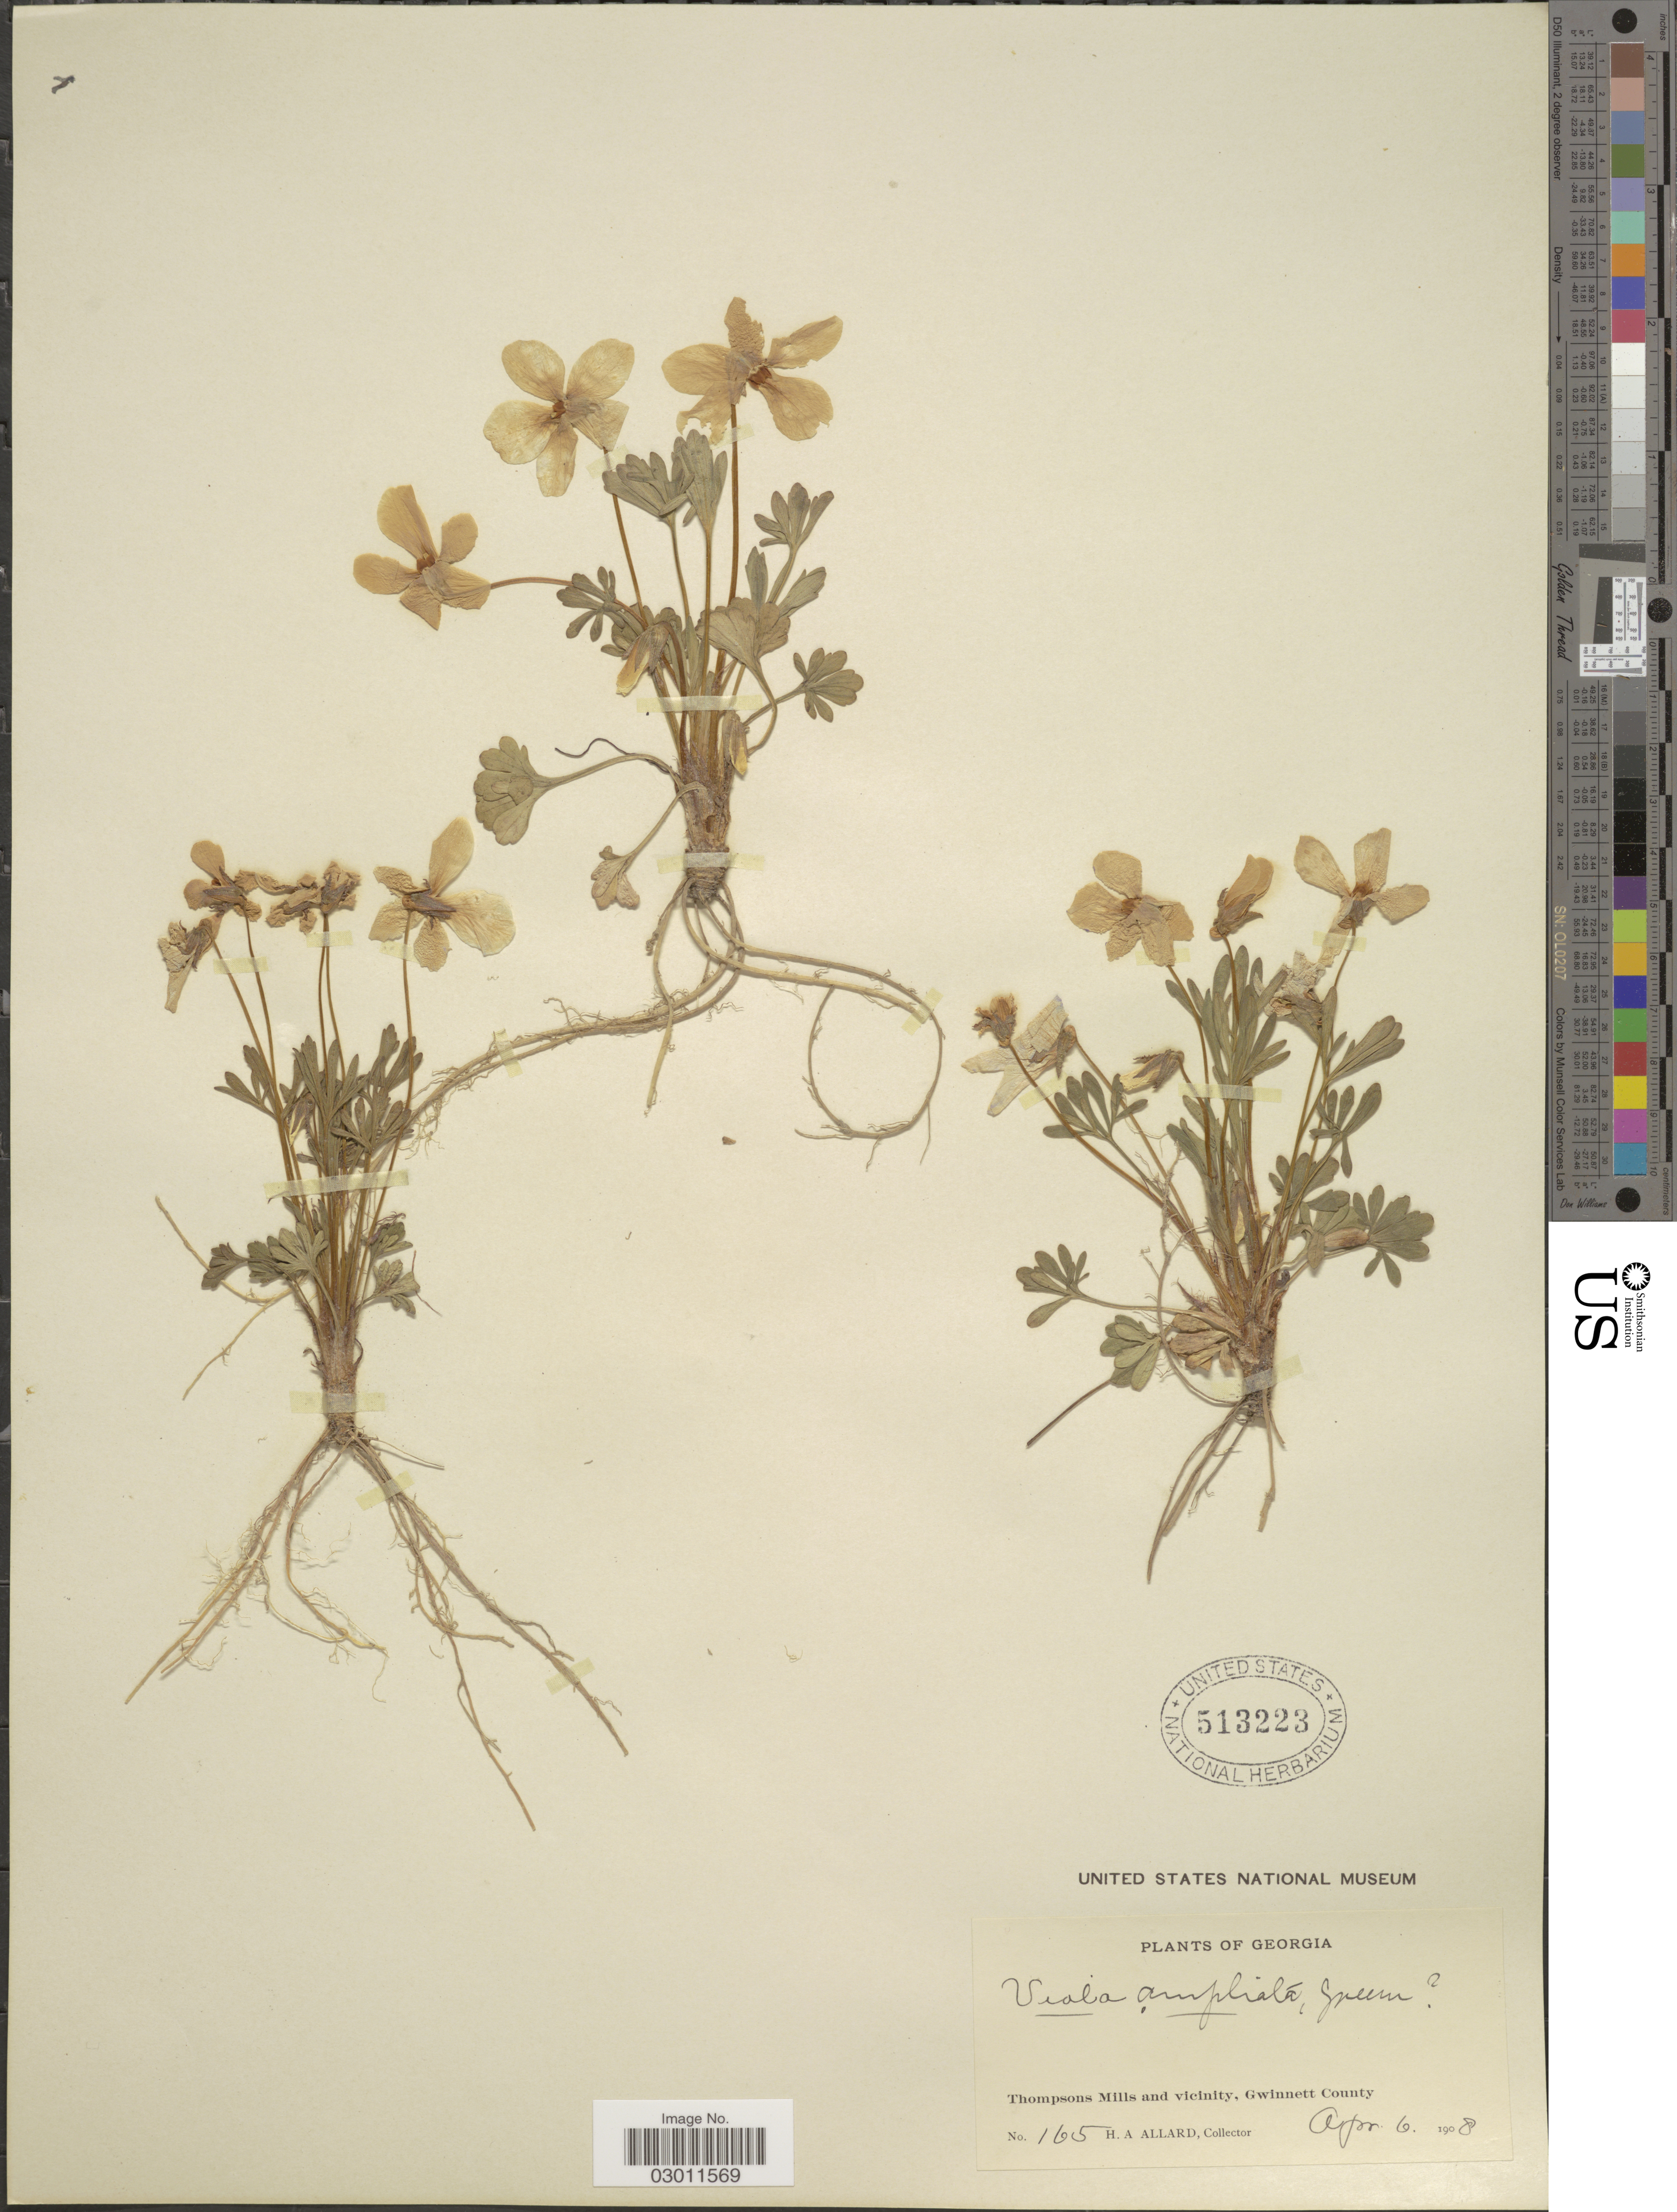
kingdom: Plantae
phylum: Tracheophyta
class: Magnoliopsida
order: Malpighiales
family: Violaceae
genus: Viola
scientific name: Viola ampliata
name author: Greene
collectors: H. A. Allard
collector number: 165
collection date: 1908-04-06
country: United States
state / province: Georgia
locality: Thompsons Mills and vicinity, Gwinnett County.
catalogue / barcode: US 513223